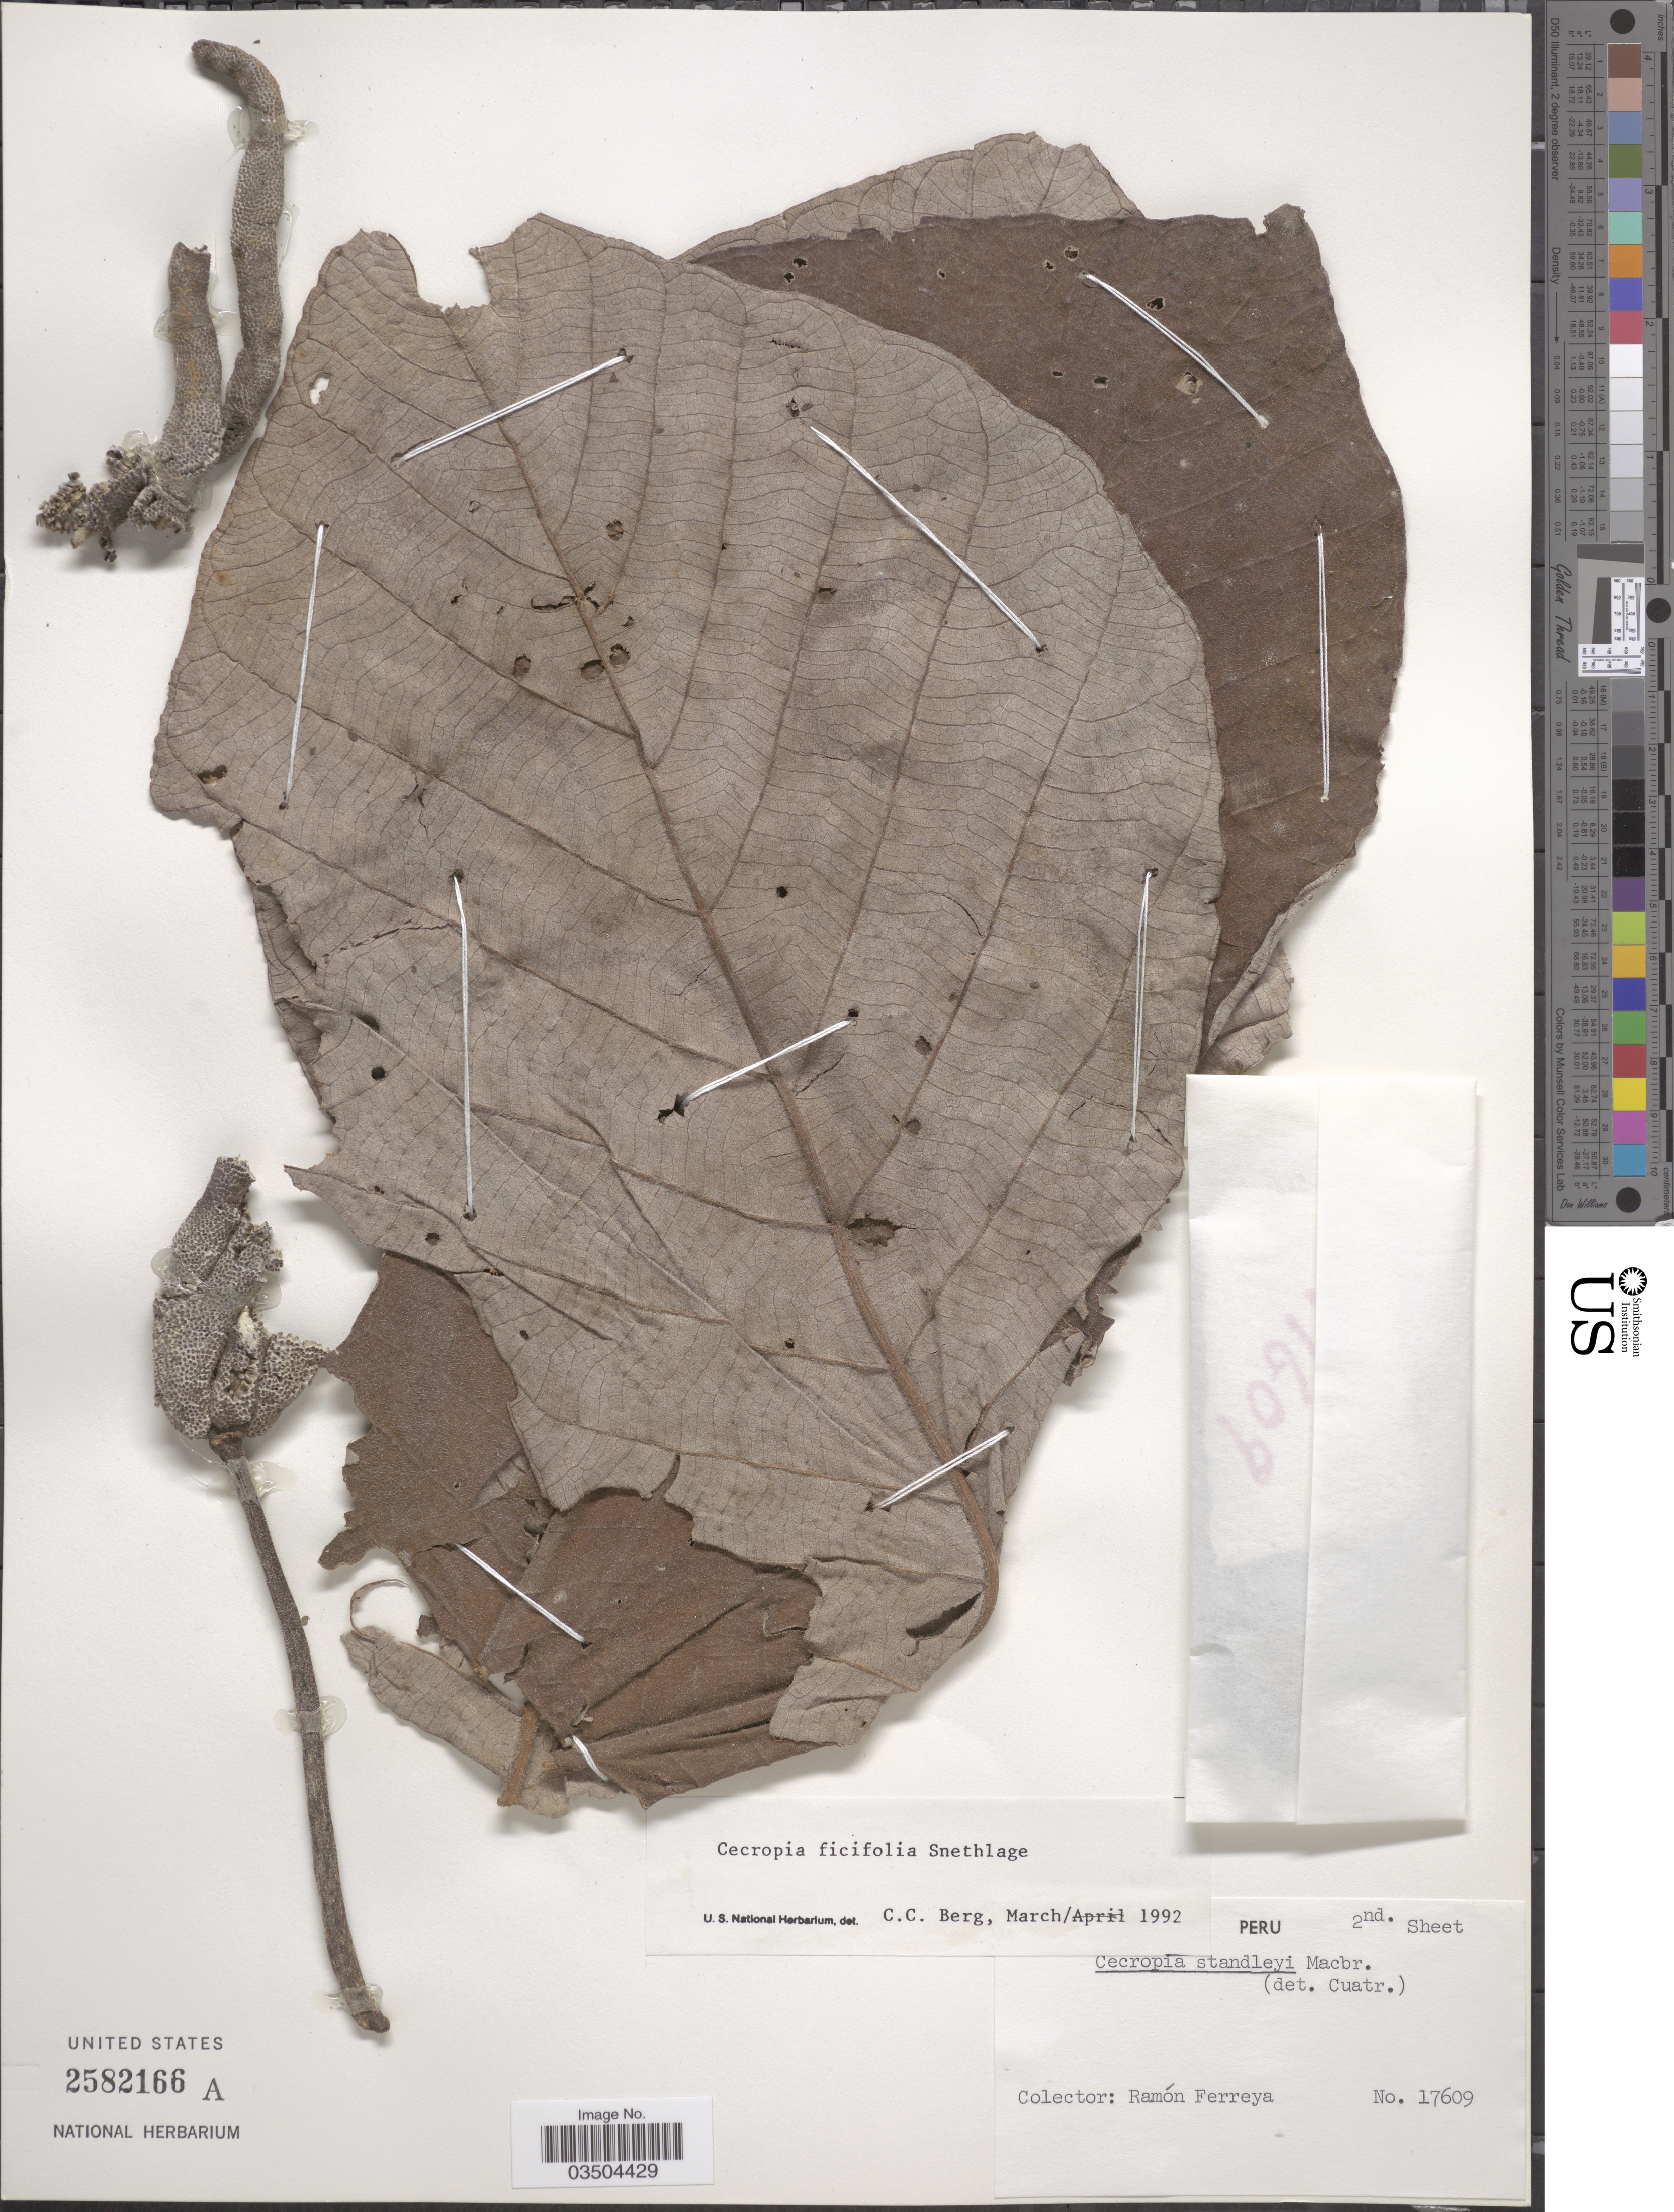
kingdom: Plantae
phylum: Tracheophyta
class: Magnoliopsida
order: Rosales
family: Urticaceae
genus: Cecropia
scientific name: Cecropia ficifolia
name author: Snethlage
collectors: R. A. Ferreyra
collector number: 17609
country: Peru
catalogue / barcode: US 2582166A